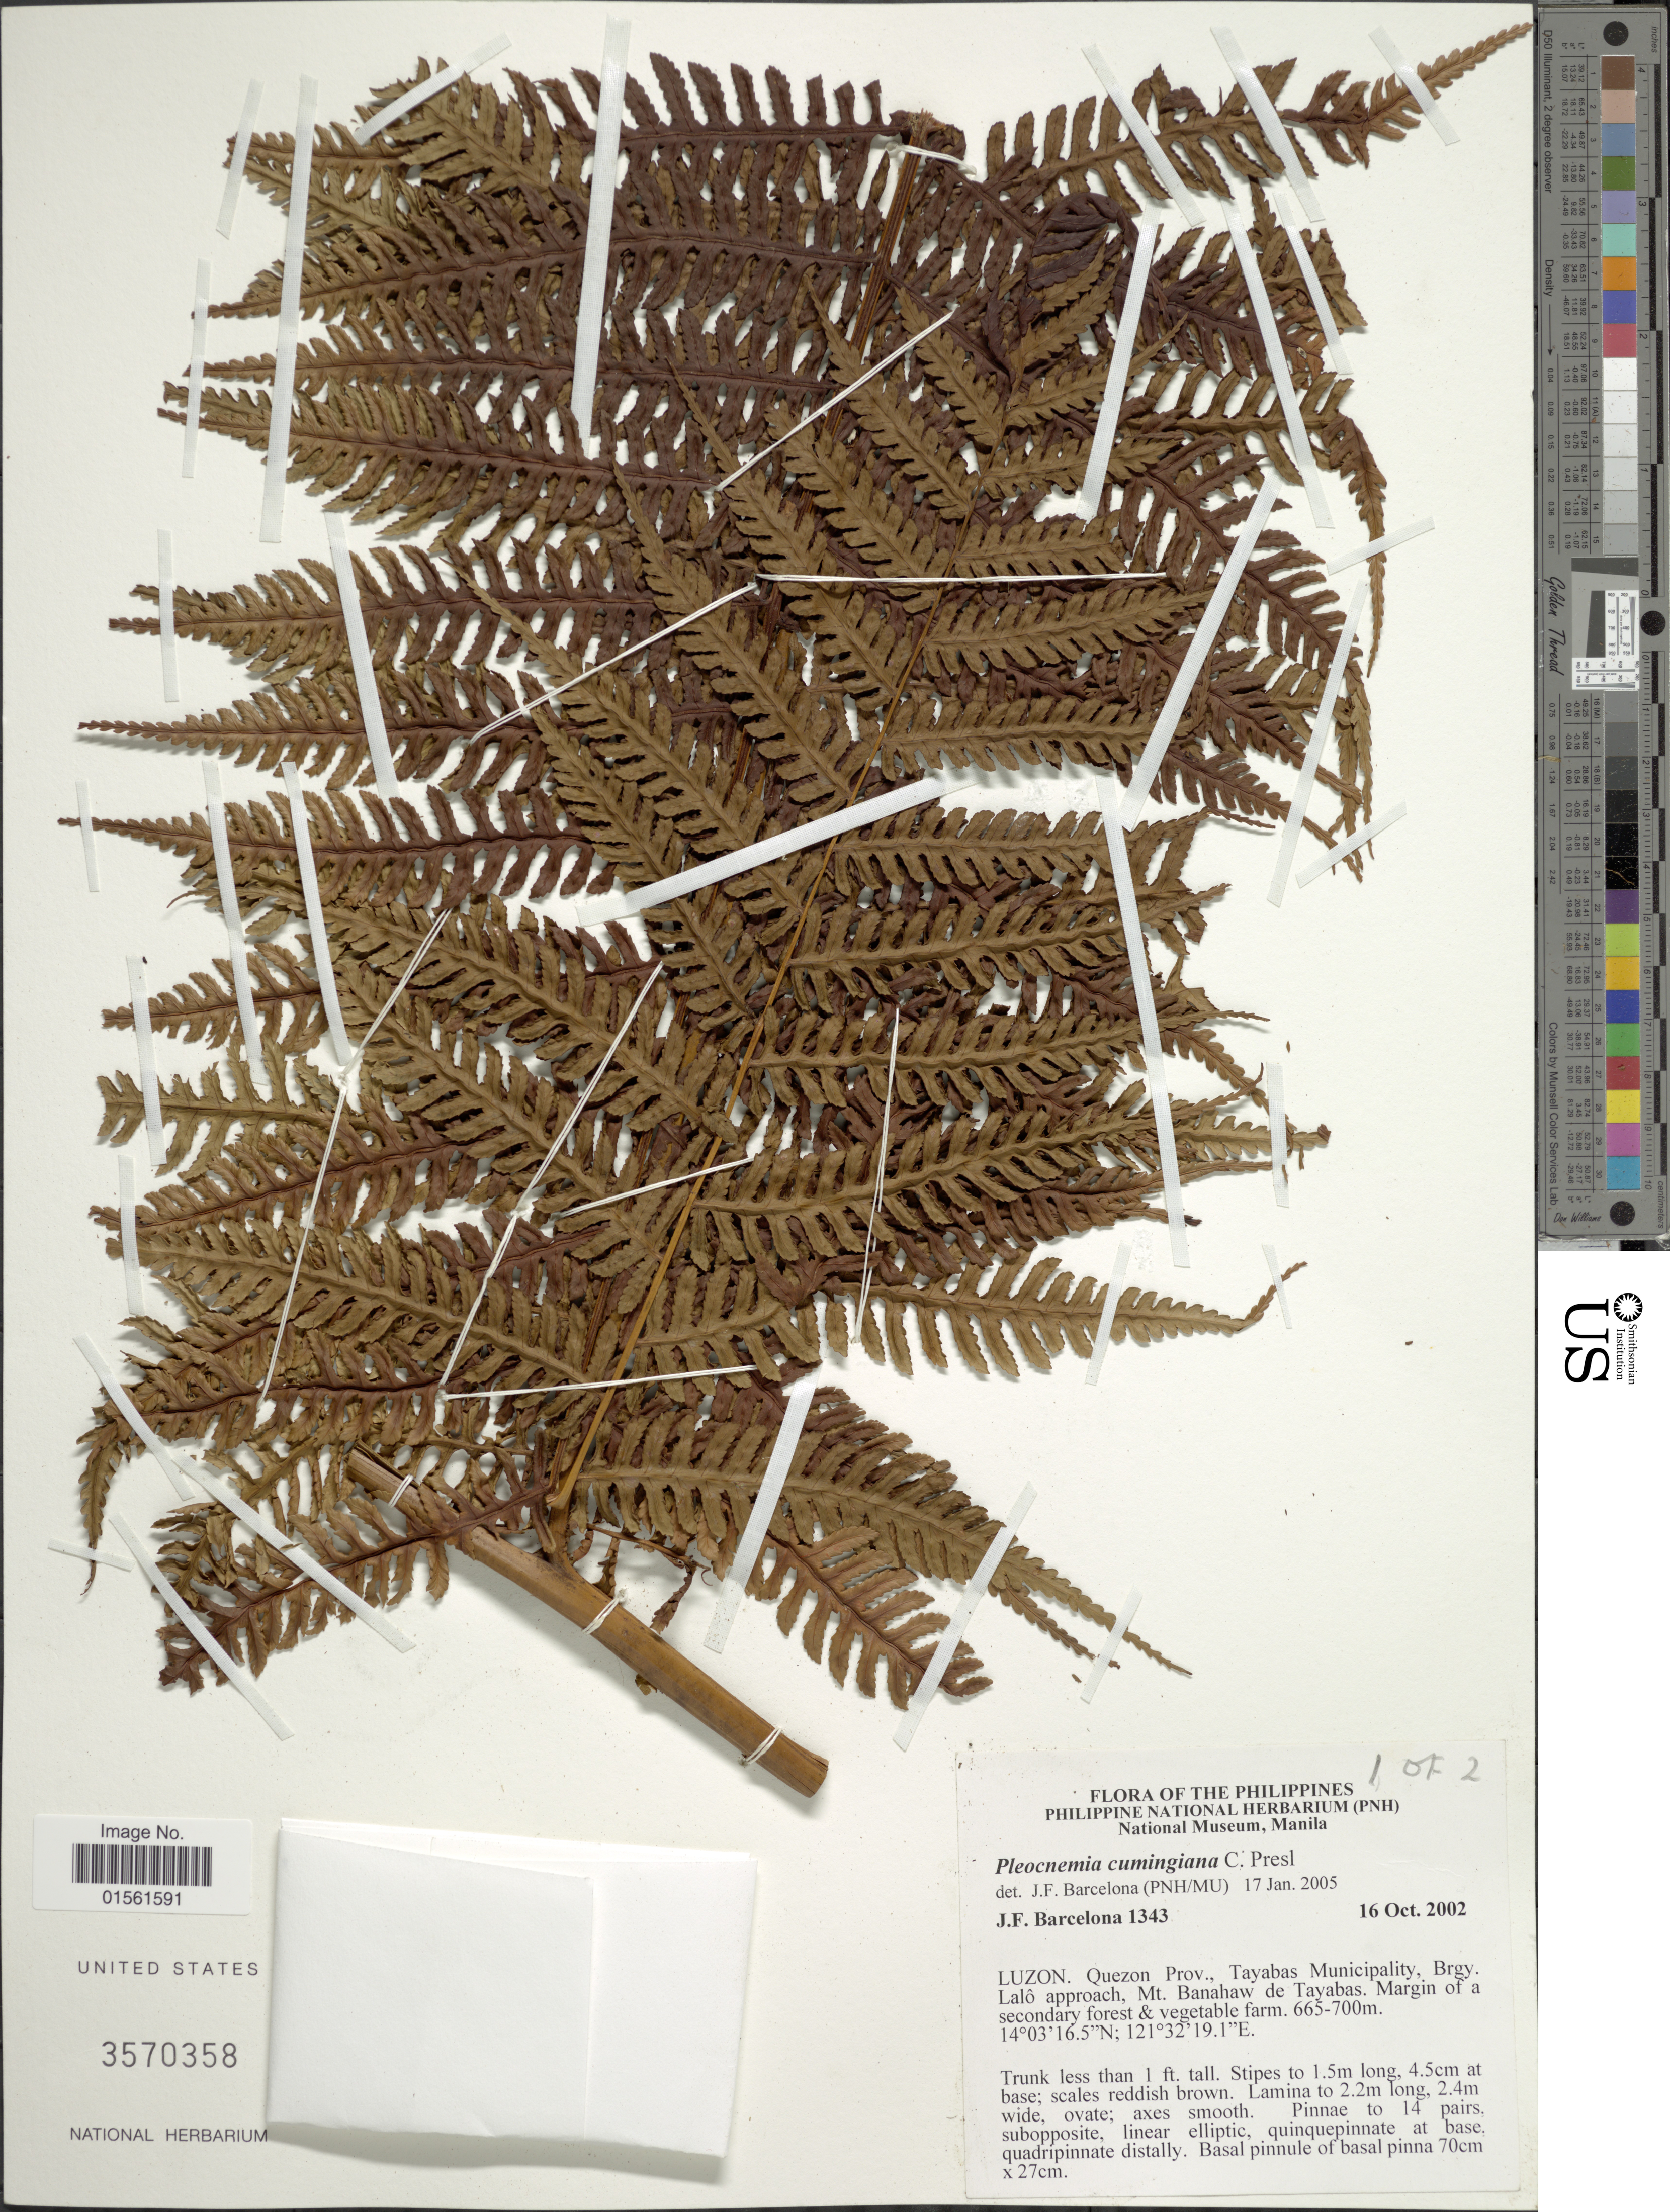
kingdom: Plantae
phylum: Tracheophyta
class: Polypodiopsida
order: Polypodiales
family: Dryopteridaceae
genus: Pleocnemia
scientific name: Pleocnemia cumingiana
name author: C. Presl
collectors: J. F. Barcelona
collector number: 1343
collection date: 2002-10-16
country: Philippines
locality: Luzon, Quezon Prov., Tayabas Municipality, Brgy. Lalo approach, Mt. Banahaw de Tayabas,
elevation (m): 665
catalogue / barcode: US 3570358